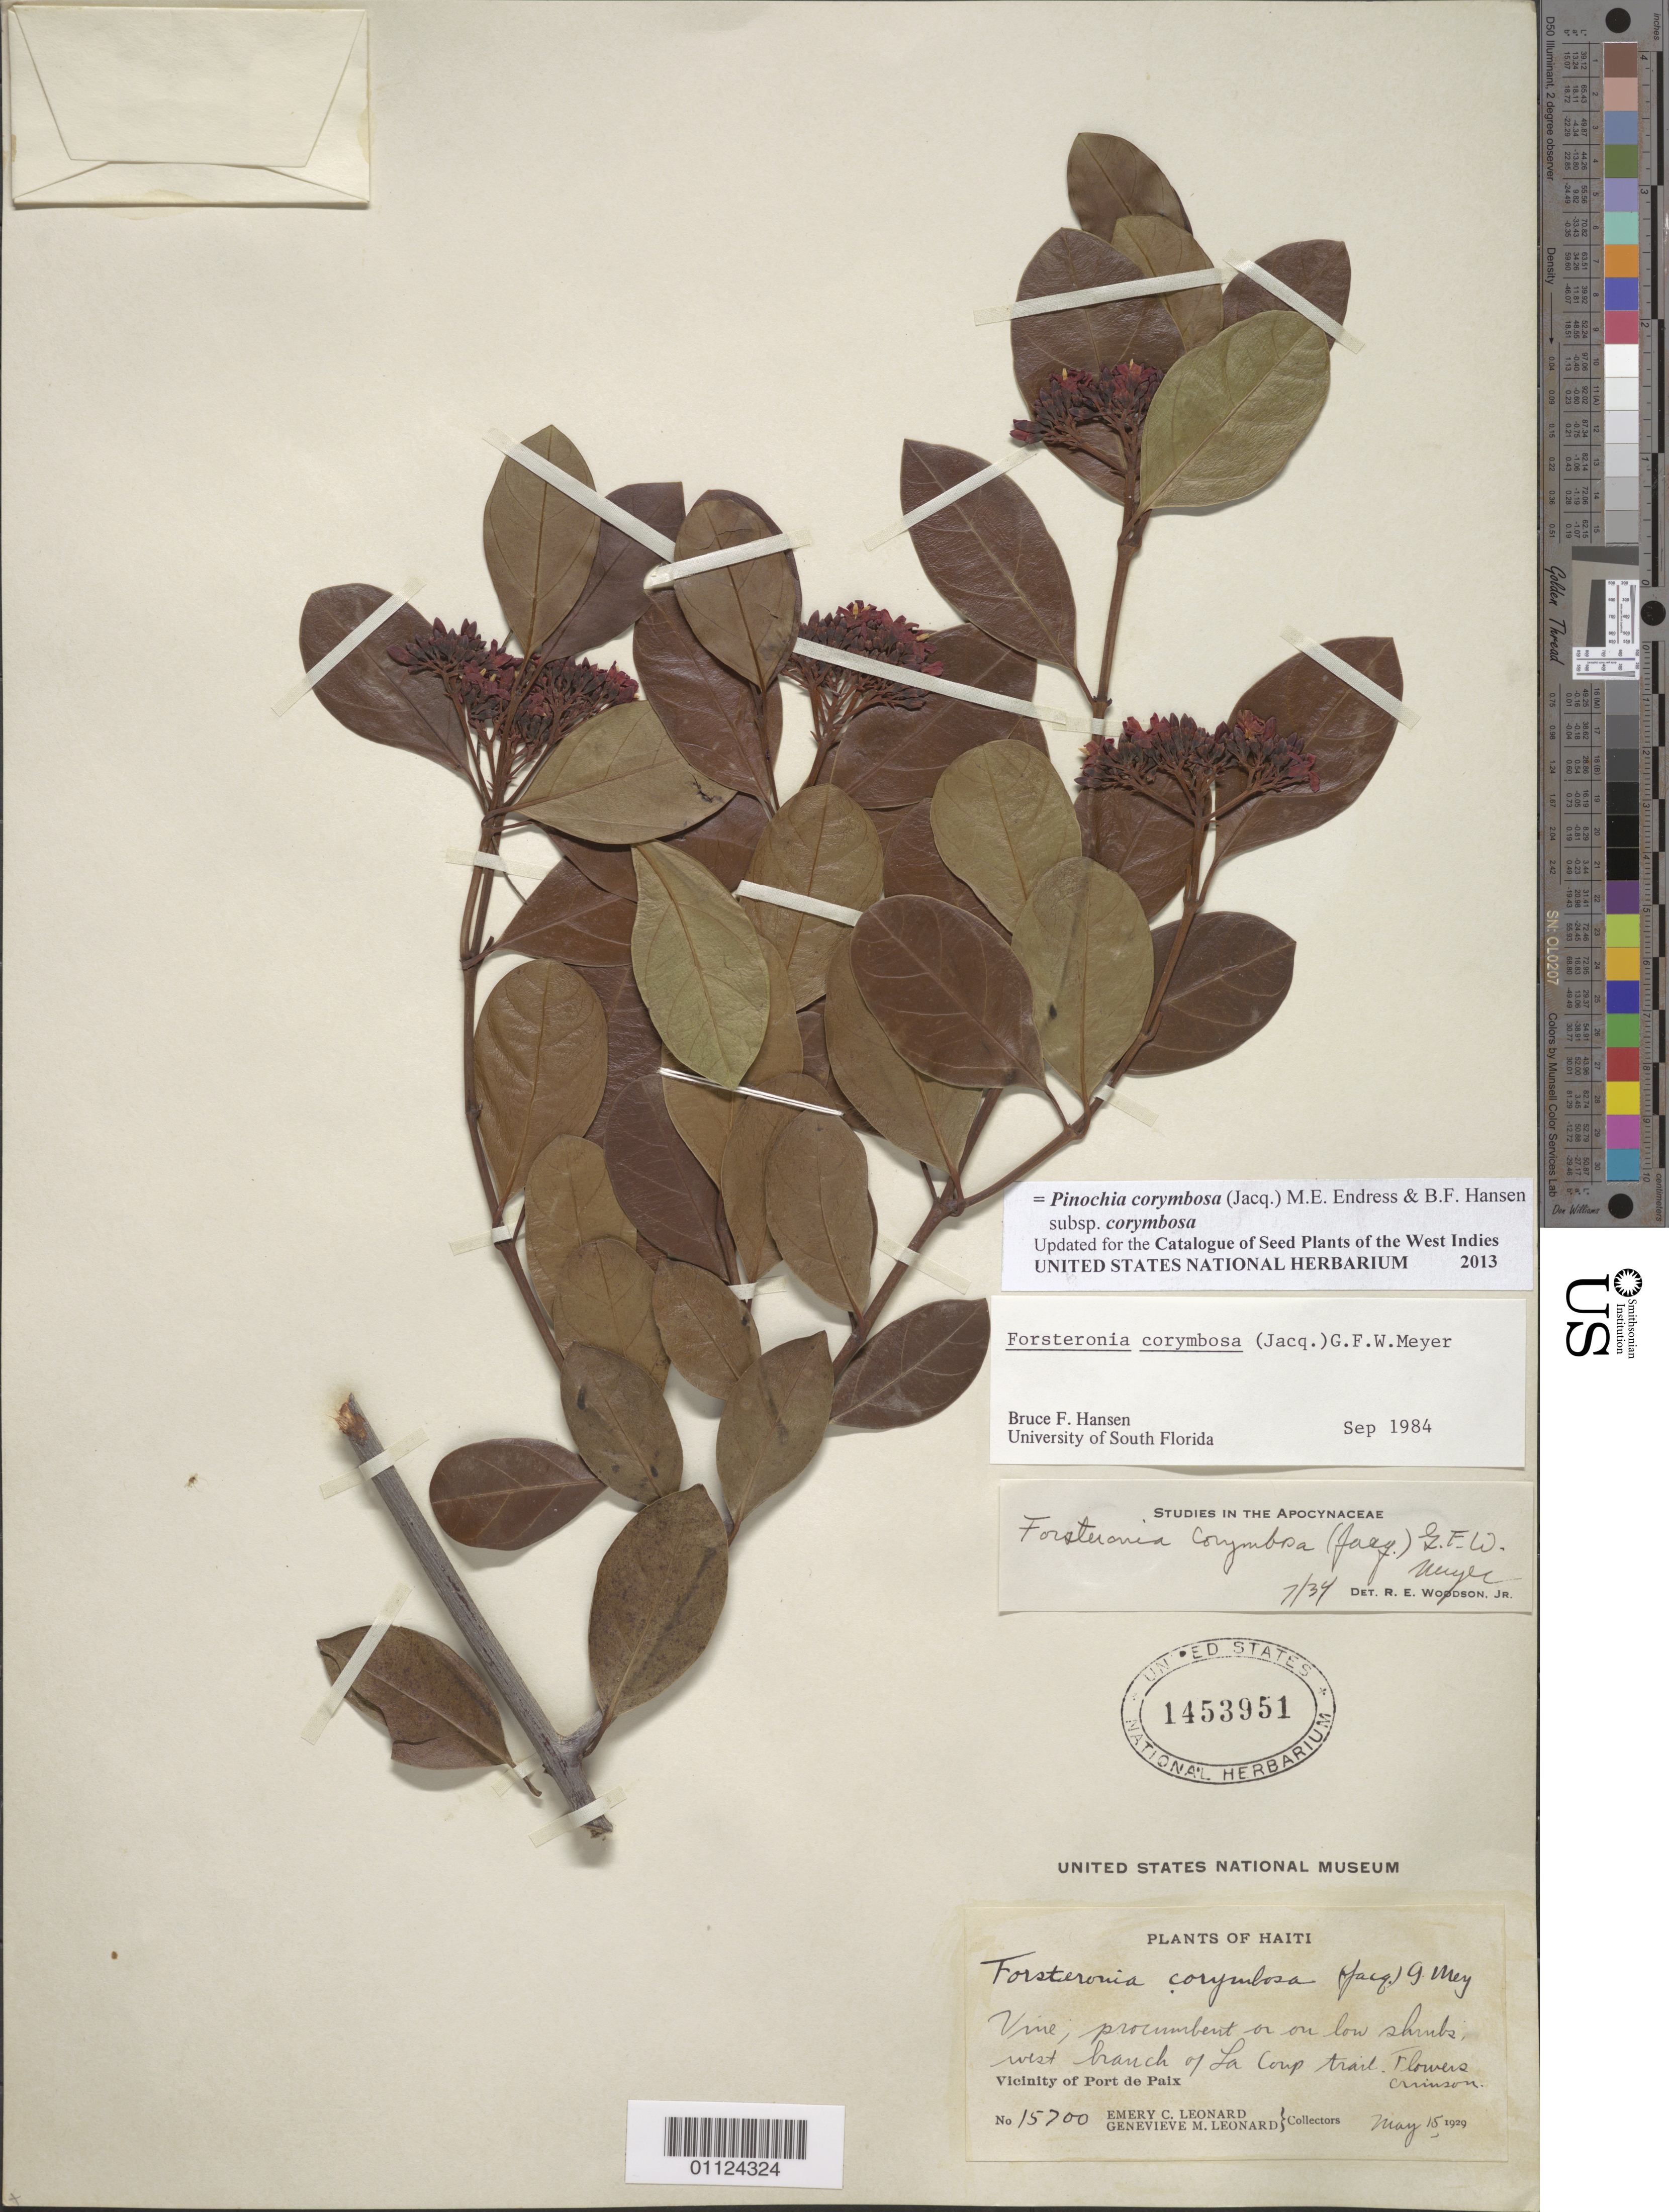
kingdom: Plantae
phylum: Tracheophyta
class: Magnoliopsida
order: Gentianales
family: Apocynaceae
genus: Pinochia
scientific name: Pinochia corymbosa subsp. corymbosa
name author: (Jacq.) M.E. Endress & B.F. Hansen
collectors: E. C. Leonard & G. M. Leonard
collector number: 15700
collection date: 1929-05-15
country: Haiti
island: Hispaniola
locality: Port de Paix vicinity; W branch of La Coup trail.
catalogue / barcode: US 1453951